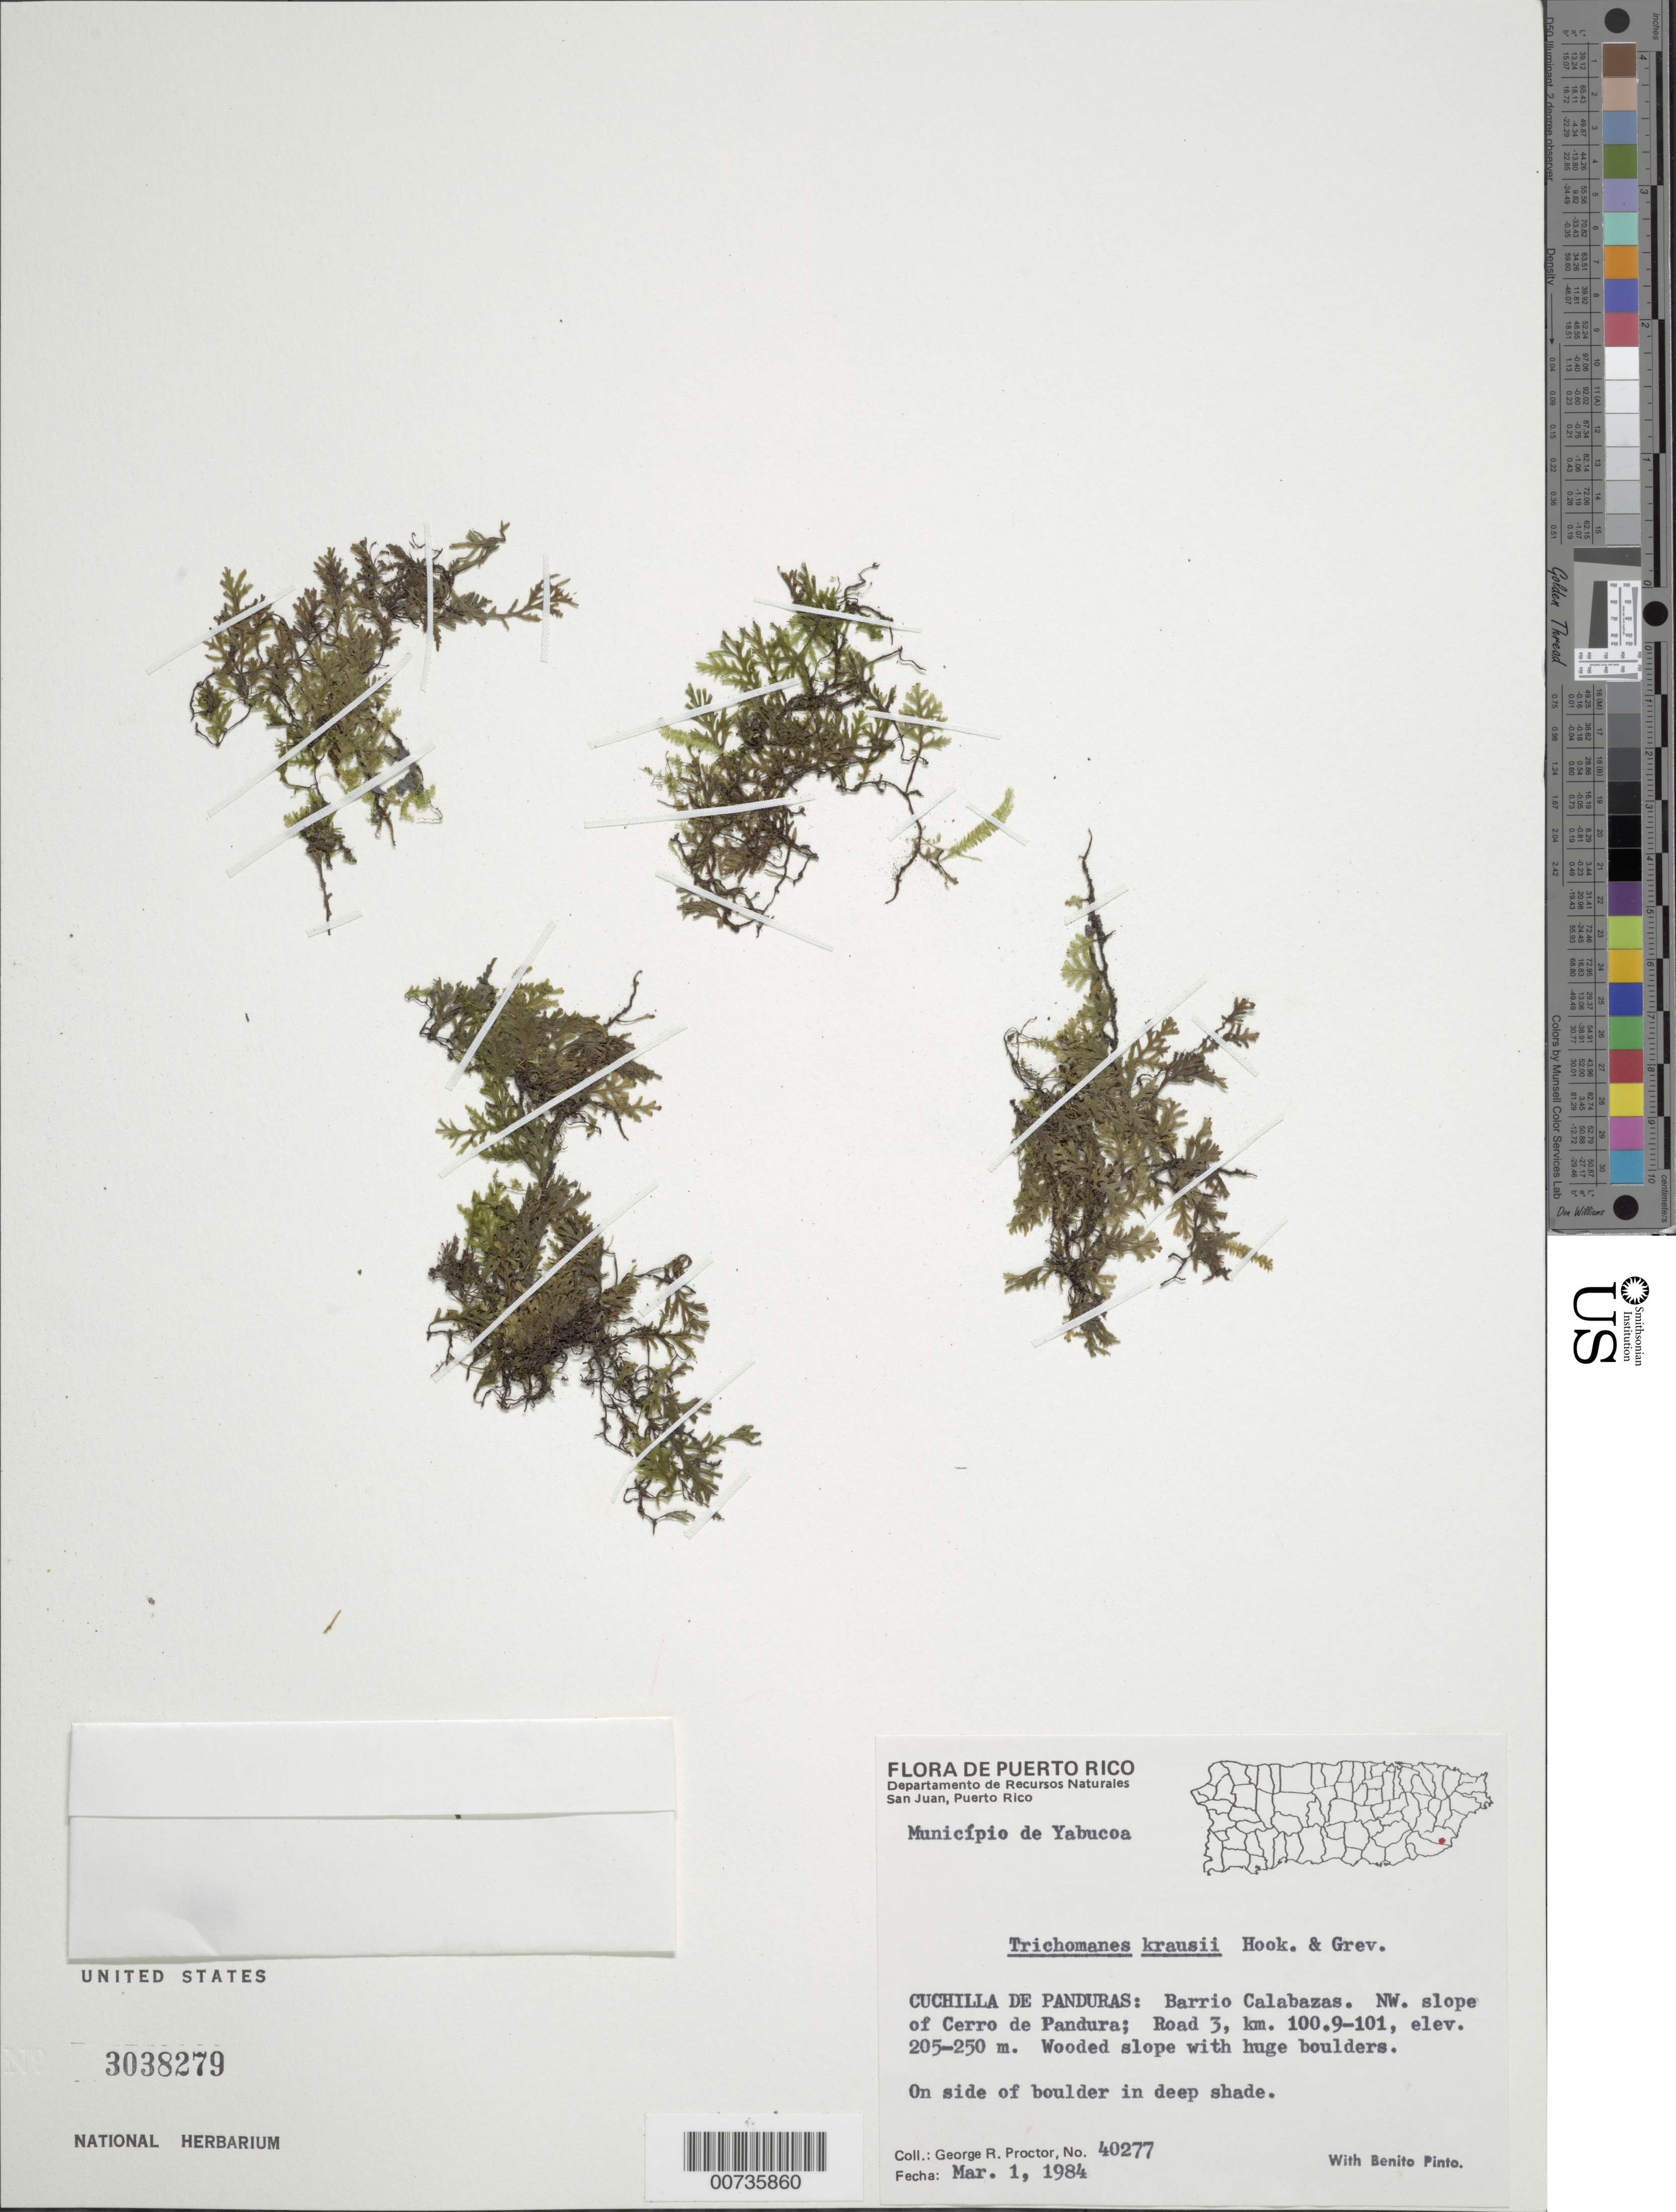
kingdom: Plantae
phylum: Tracheophyta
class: Polypodiopsida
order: Hymenophyllales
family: Hymenophyllaceae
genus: Didymoglossum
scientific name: Didymoglossum kraussii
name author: (Hook. & Grev.) C. Presl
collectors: G. R. Proctor & B. Pinto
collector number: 40277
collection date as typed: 01 Mar 1984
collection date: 1984-03-01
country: Puerto Rico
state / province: Yabucoa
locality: Mun. Yabucoa, Cuchilla de Panduras: Barrio Calabazas, NW slope of Cerro de Pandura; Road 3, km 100.9-101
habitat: Wooded slope with huge boulders, on side of boulder in deep shade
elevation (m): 205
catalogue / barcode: US 3038279